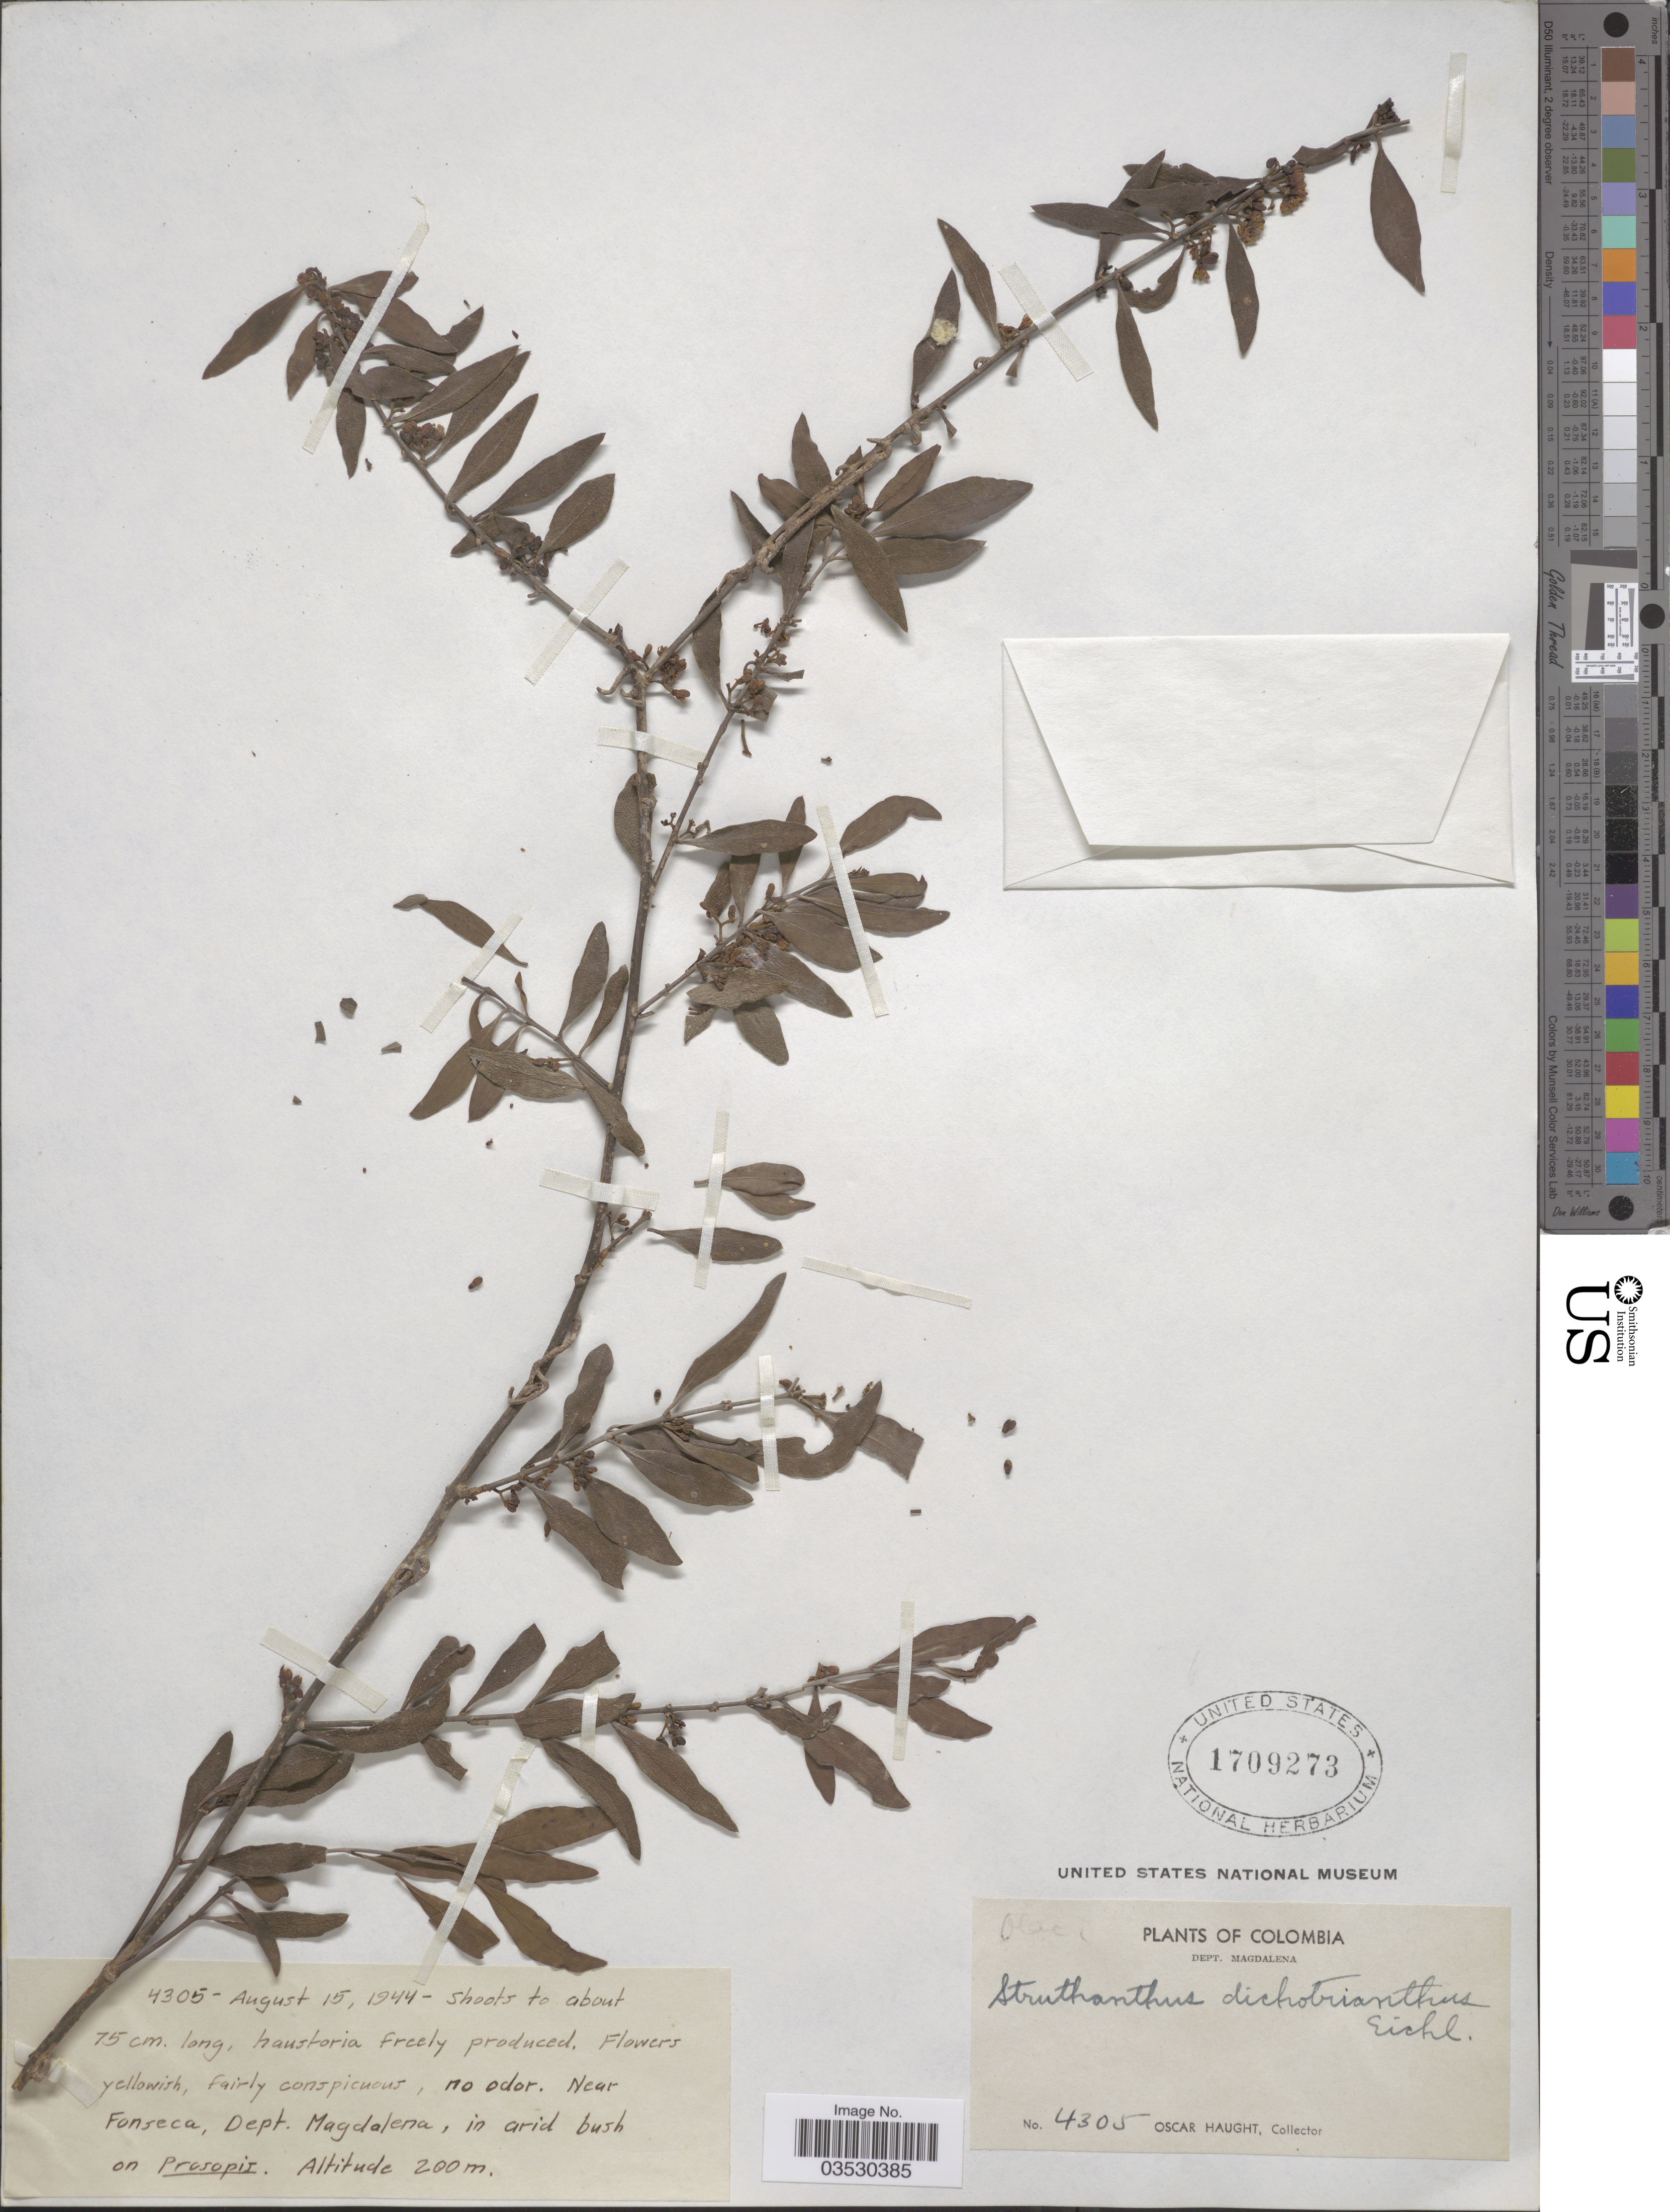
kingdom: Plantae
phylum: Tracheophyta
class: Magnoliopsida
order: Santalales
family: Loranthaceae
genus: Struthanthus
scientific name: Struthanthus dichotrianthus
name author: Eichler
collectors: O. L. Haught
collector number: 4305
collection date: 1944-08-15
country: Colombia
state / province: Magdalena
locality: Near Fonseca, Dept. Magdalena.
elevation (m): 200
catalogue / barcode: US 1709273